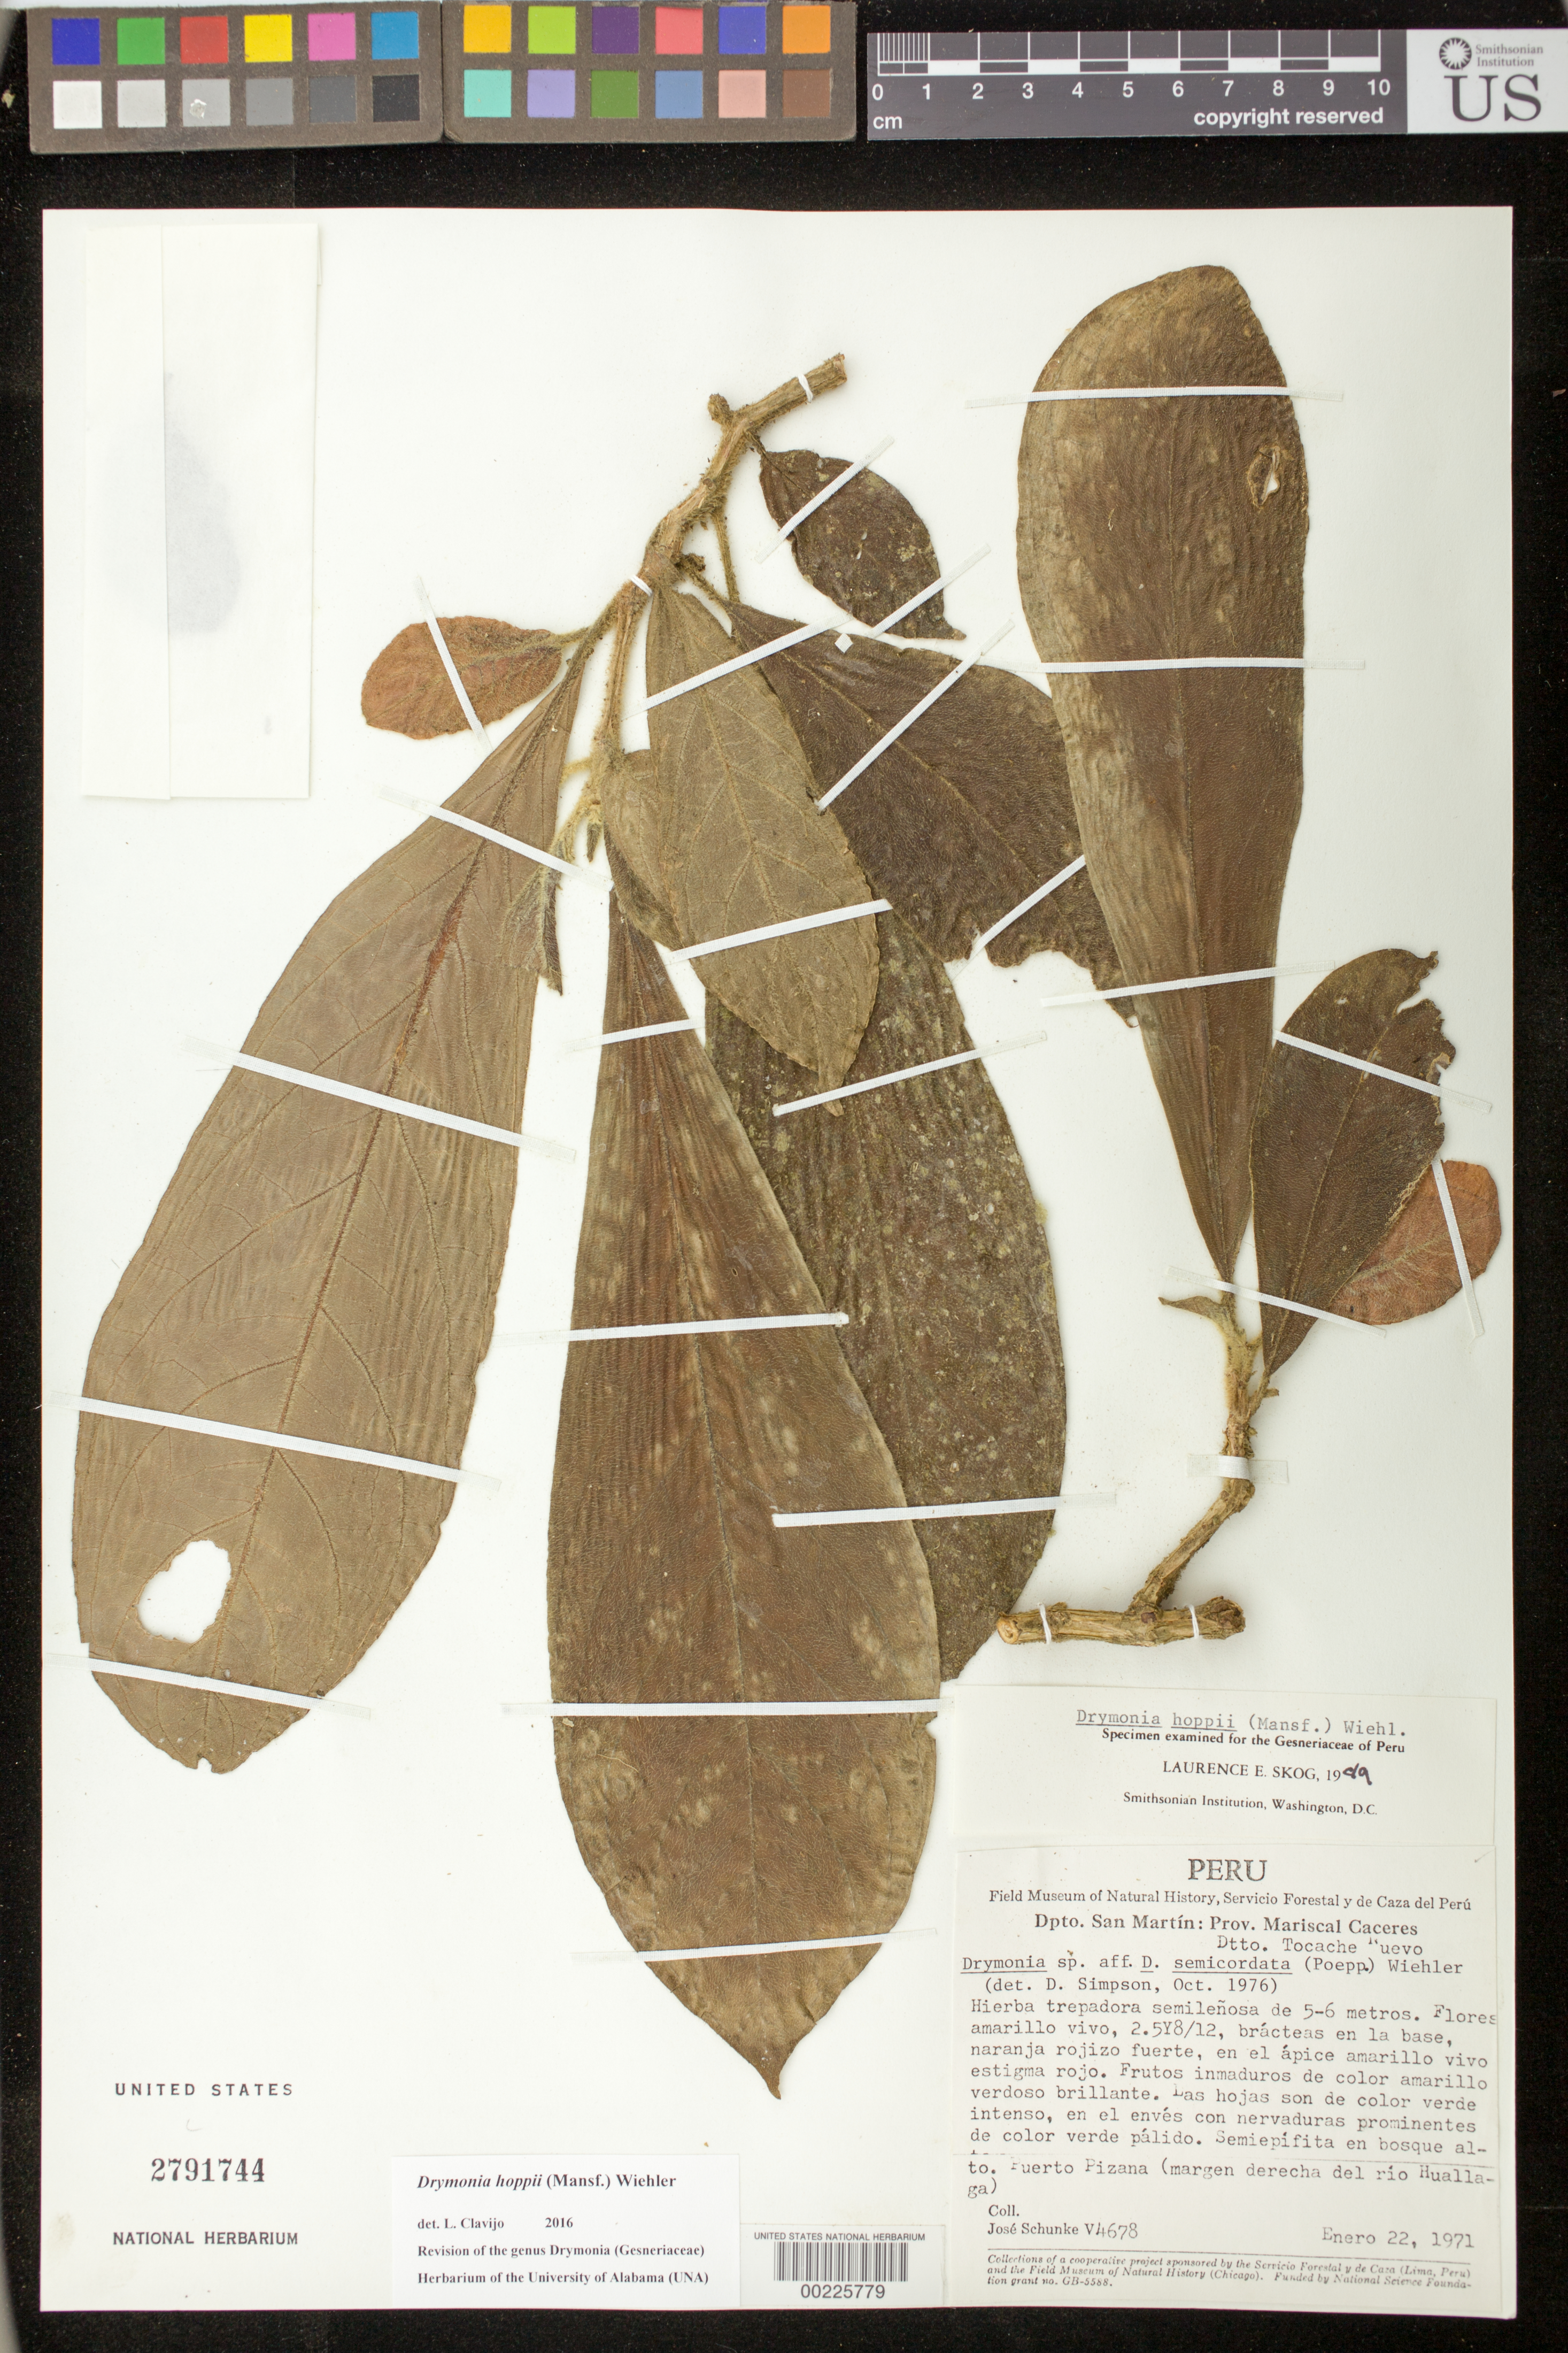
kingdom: Plantae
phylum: Tracheophyta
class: Magnoliopsida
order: Lamiales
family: Gesneriaceae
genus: Drymonia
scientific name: Drymonia hoppii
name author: (Mansf.) Wiehler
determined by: Skog, Laurence E.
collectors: J. Schunke Vigo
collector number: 4678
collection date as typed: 22 Jan 1971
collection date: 1971-01-22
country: Peru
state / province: San Martín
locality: Prov. Mariscal Cáceres, Dtto. Tocache Nuevo; Puerto Pizana (margen derecha del río Huallaga)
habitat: En bosque alto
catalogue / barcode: US 2791744